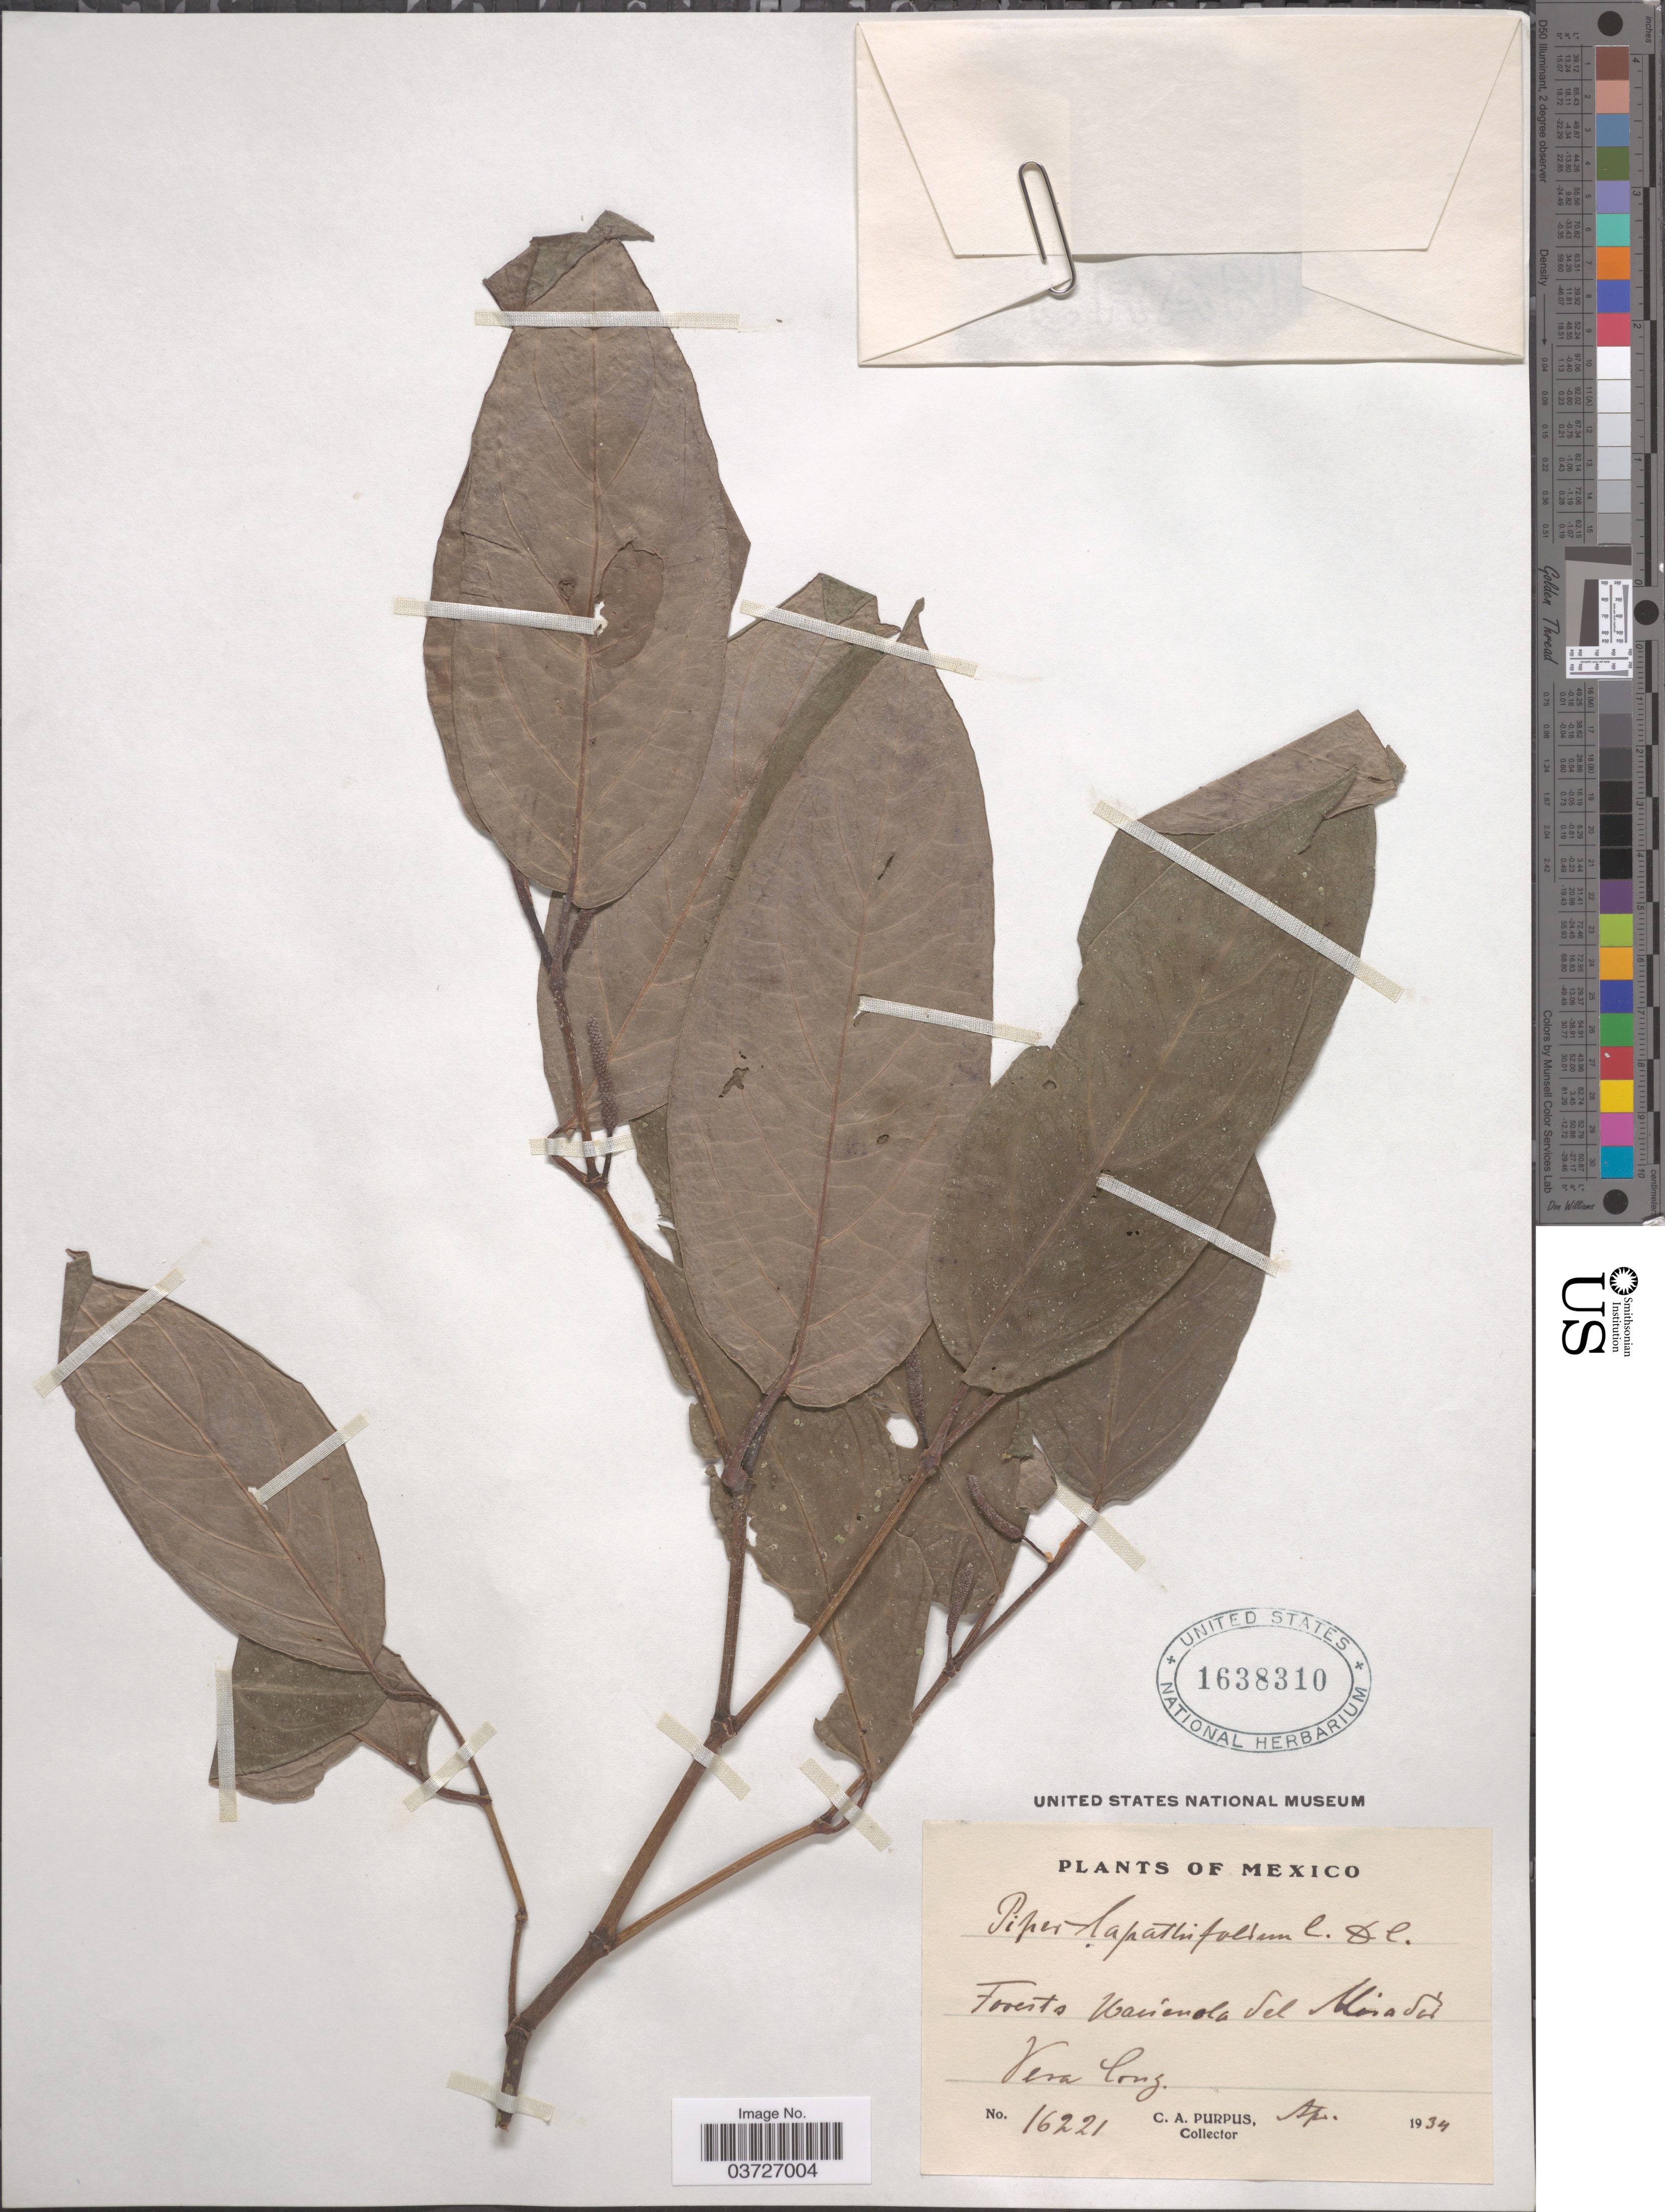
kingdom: Plantae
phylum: Tracheophyta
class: Magnoliopsida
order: Piperales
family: Piperaceae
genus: Piper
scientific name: Piper novae-hispaniae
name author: C. DC.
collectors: C. A. Purpus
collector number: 16221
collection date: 1934-04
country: Mexico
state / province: Veracruz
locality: Forests Haciendo del Mirador. Vera Cruz.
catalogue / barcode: US 1638310